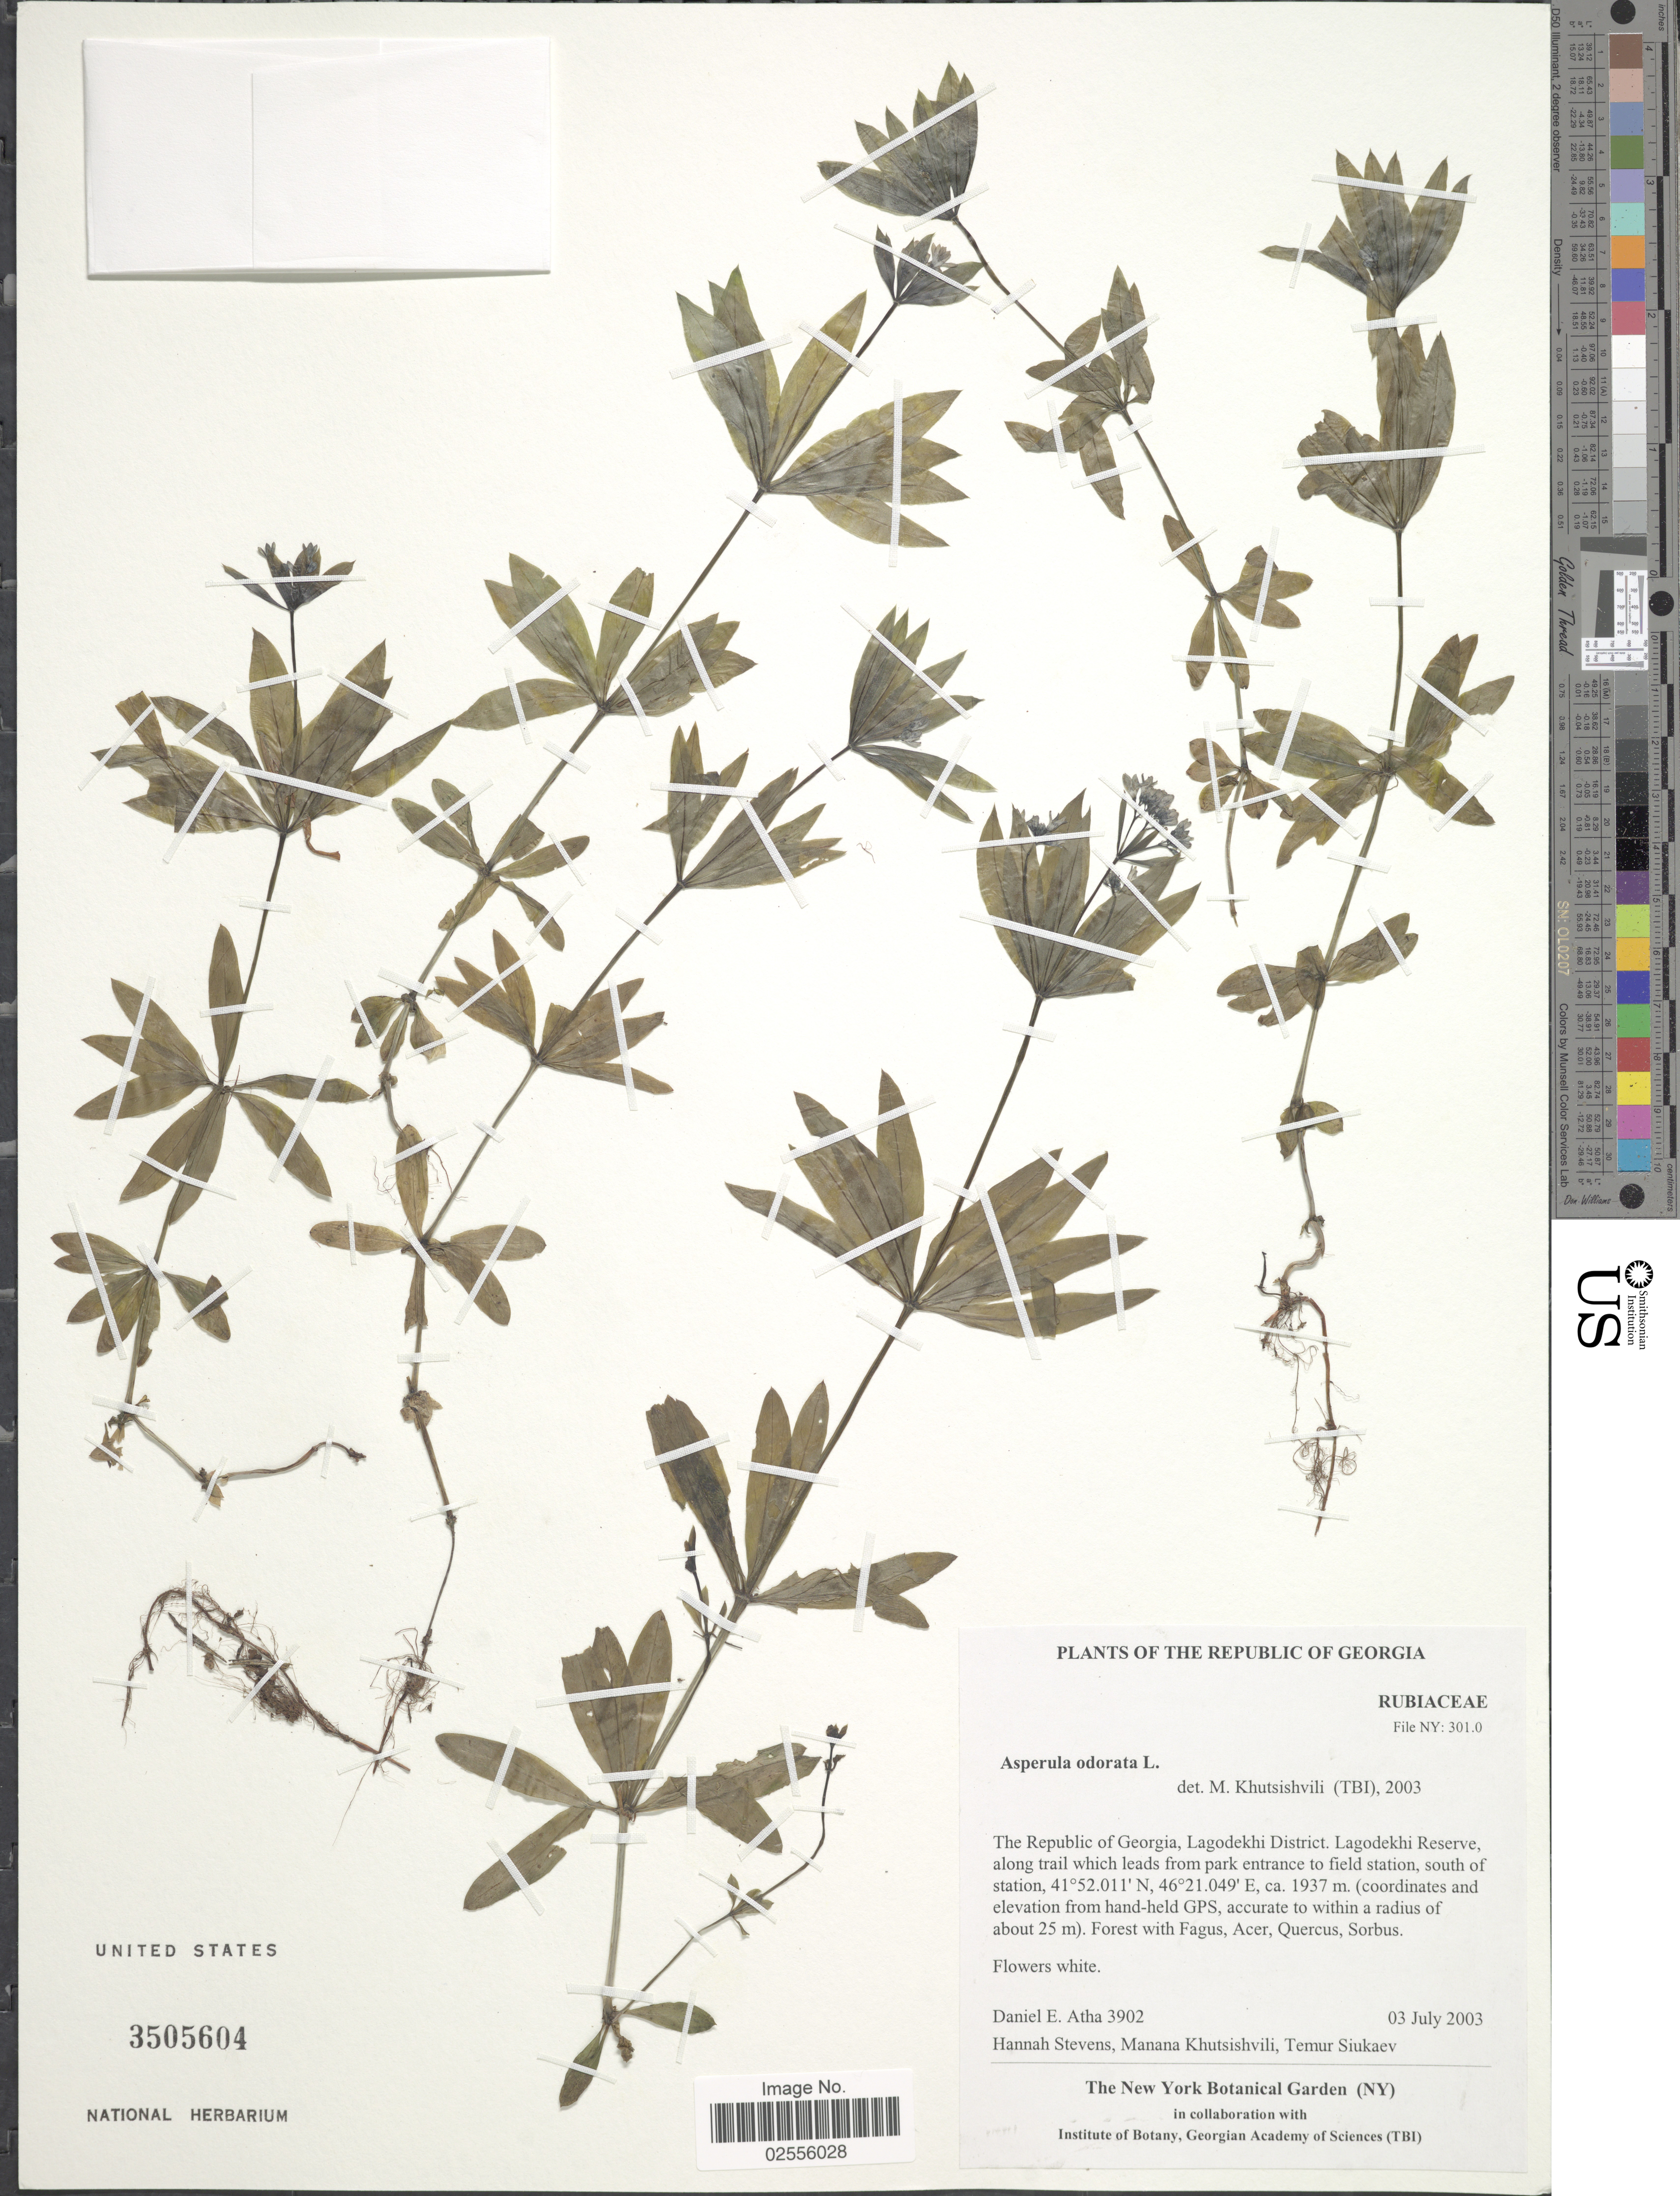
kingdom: Plantae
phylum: Tracheophyta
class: Magnoliopsida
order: Gentianales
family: Rubiaceae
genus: Asperula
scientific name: Asperula odorata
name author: L.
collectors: D. Atha, H. Stevens, M. Khutsishvili & T. Siukaev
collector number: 3902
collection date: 2003-07-03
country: Georgia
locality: Lagodekhi District, Lagodekhi Reserve, along trail which leads from park to field station, south of station.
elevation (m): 1937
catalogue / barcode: US 3505604